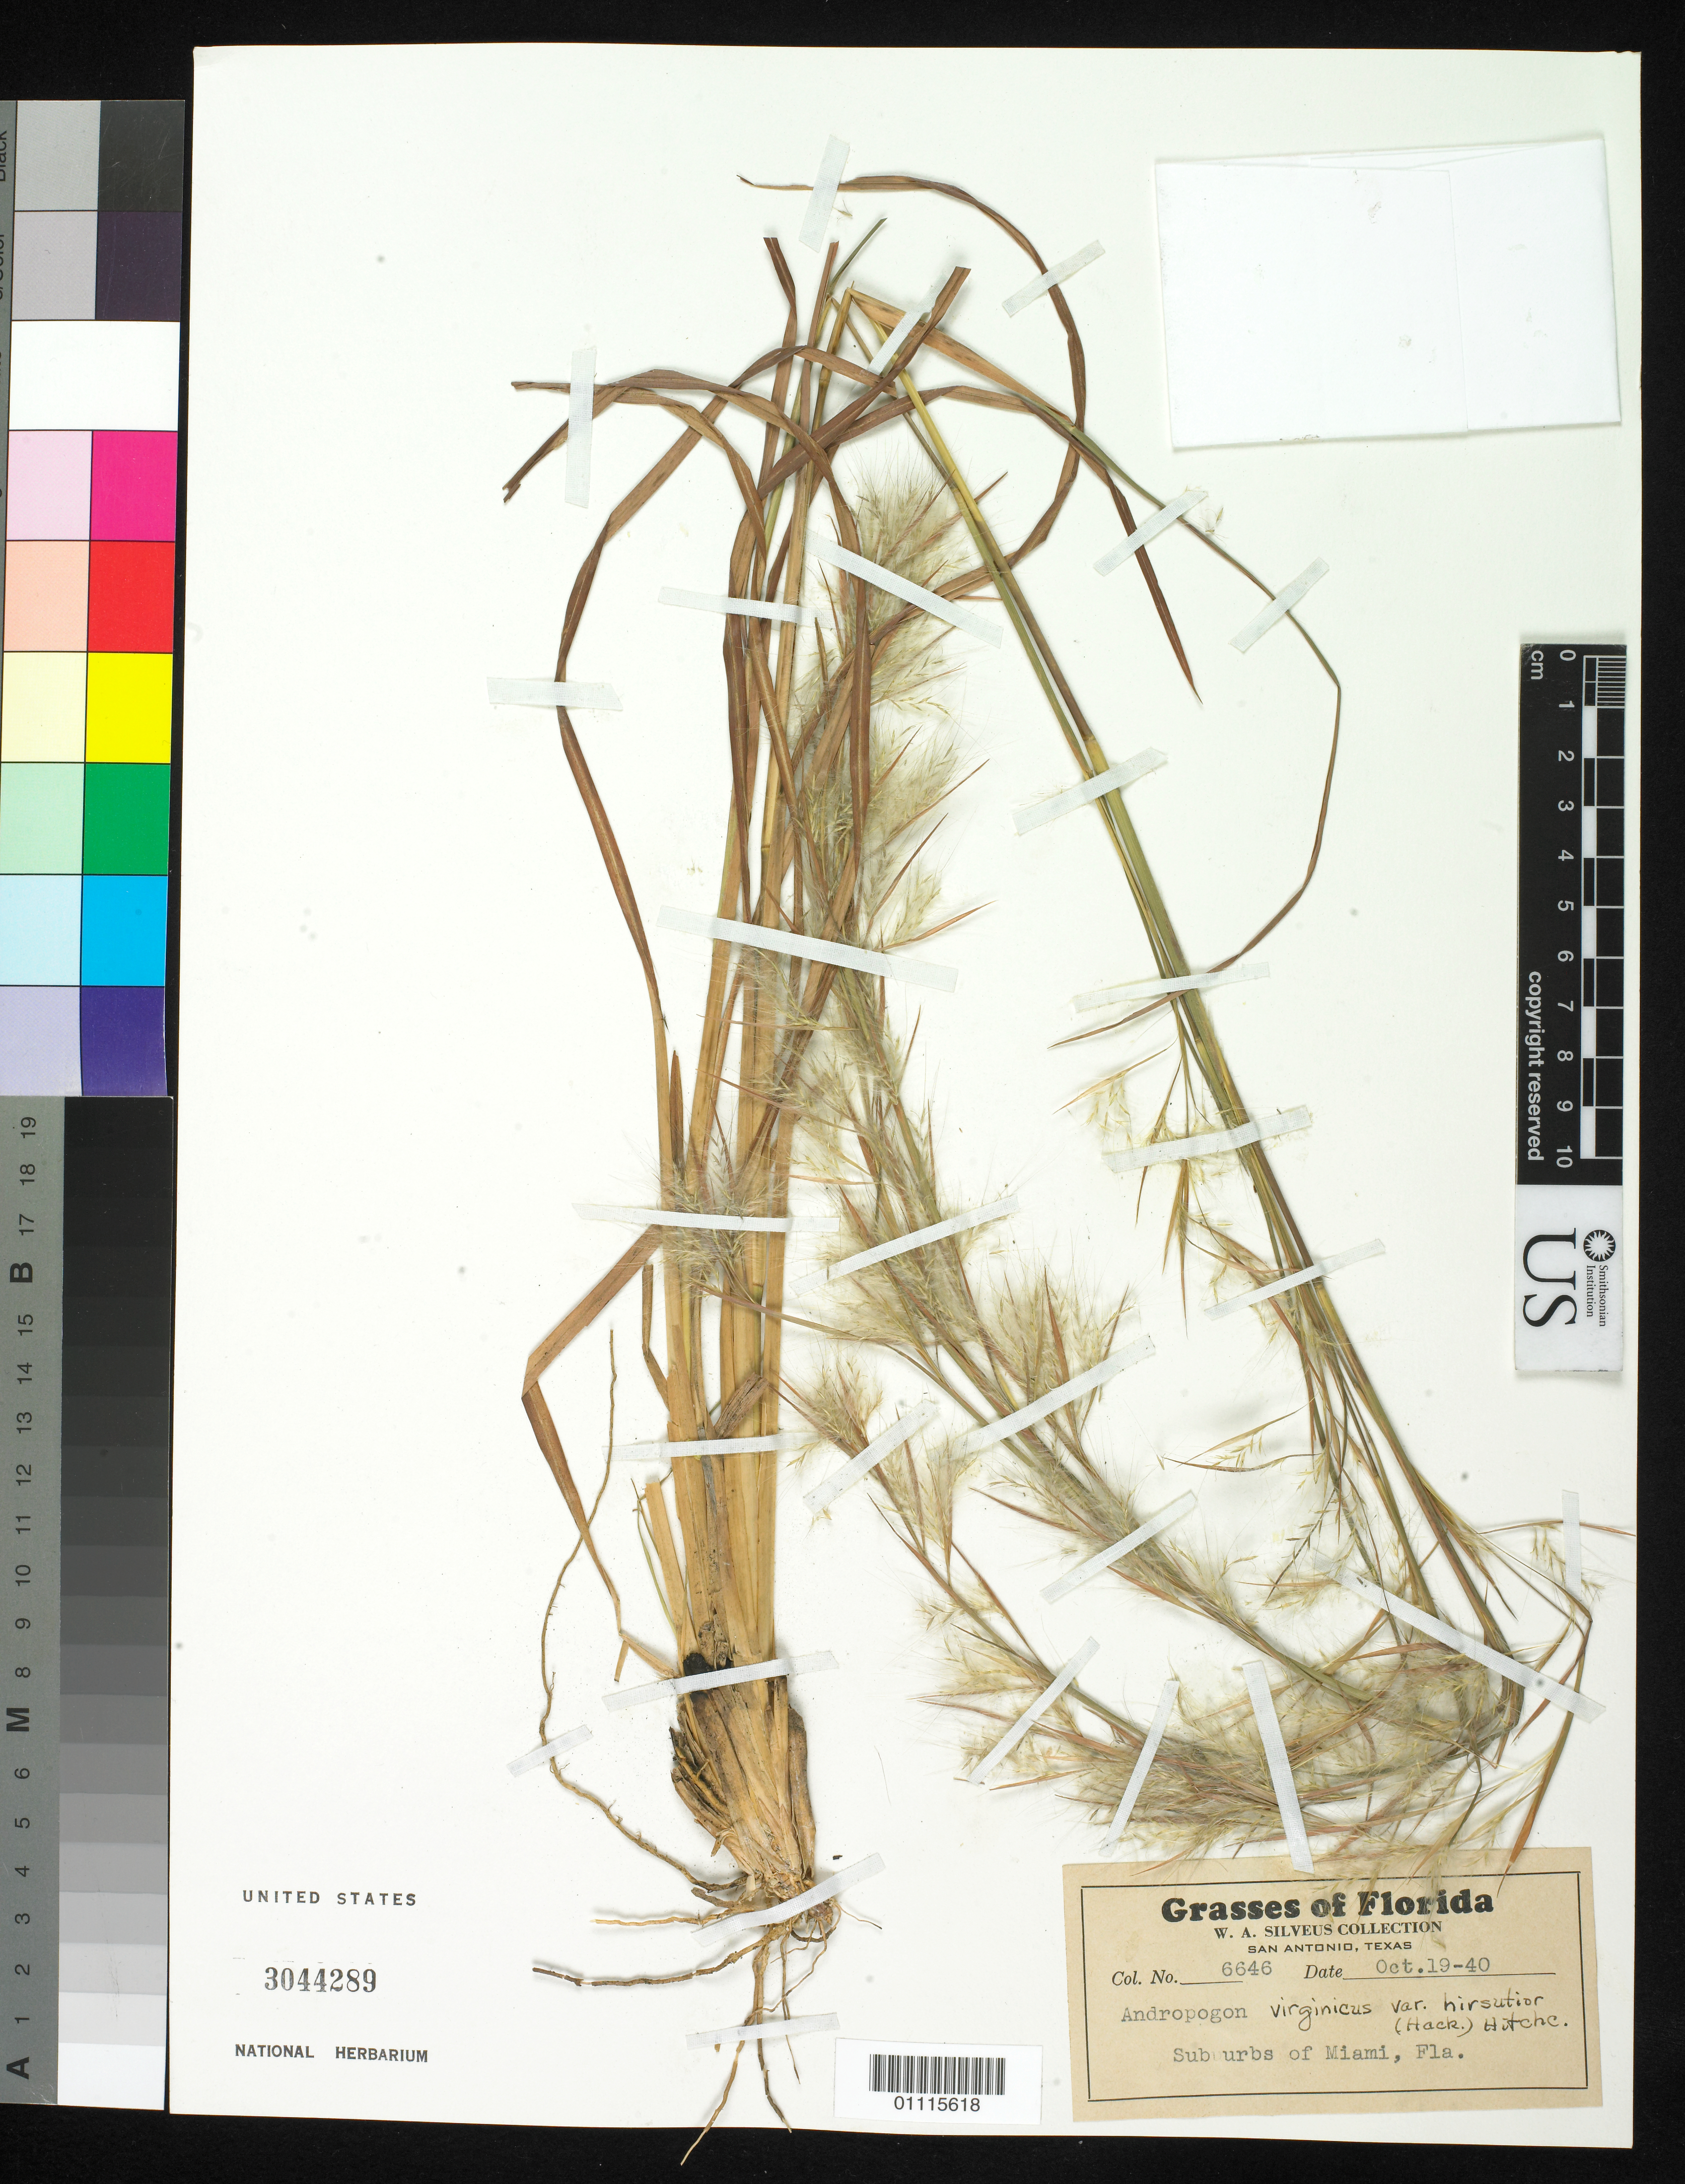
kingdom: Plantae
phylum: Tracheophyta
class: Liliopsida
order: Poales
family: Poaceae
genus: Andropogon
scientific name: Andropogon virginicus var. hirsutior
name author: (Hack.) Hitchc.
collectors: W. Silveus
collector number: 6646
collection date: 1940-10-24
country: United States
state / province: Florida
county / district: Lake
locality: Sandy land E of Clermont.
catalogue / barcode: US 3044289